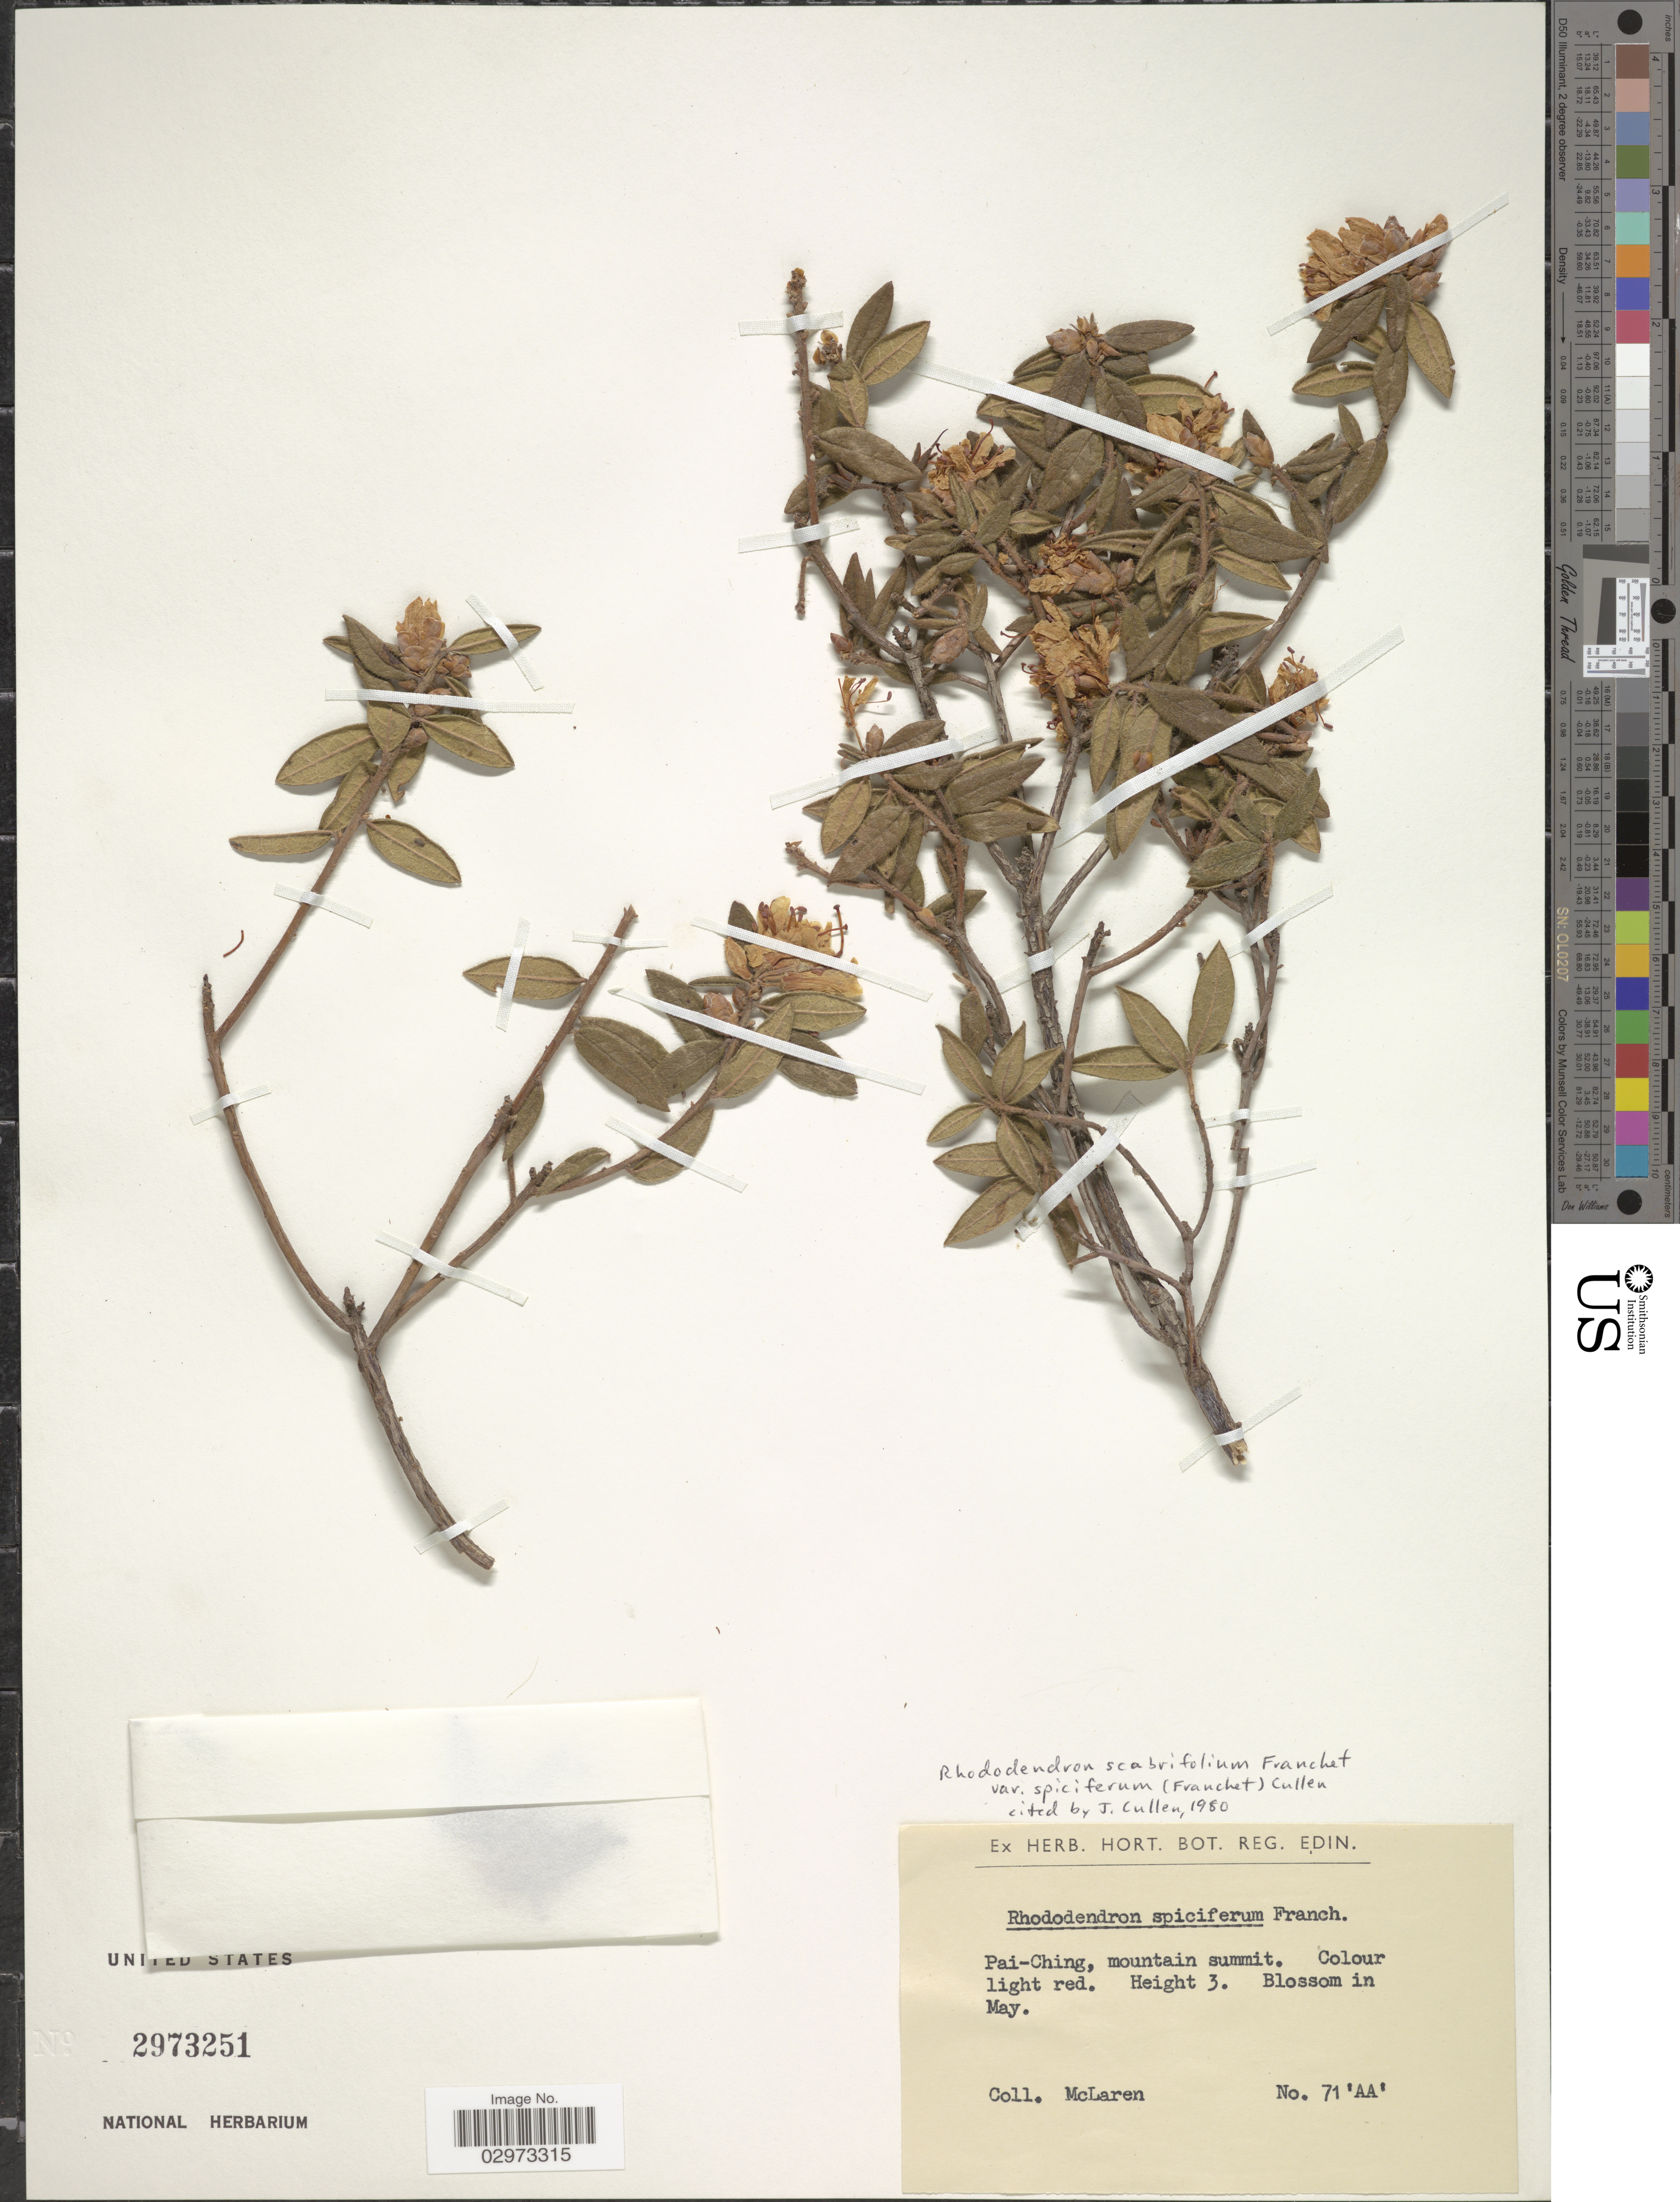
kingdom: Plantae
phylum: Tracheophyta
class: Magnoliopsida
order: Ericales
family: Ericaceae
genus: Rhododendron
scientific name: Rhododendron scabrifolium var. spiciferum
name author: (Franch.) Cullen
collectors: McLaren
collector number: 71'AA'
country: China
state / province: Shanxi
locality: Pai-Ching, mountain summit.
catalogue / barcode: US 2973251